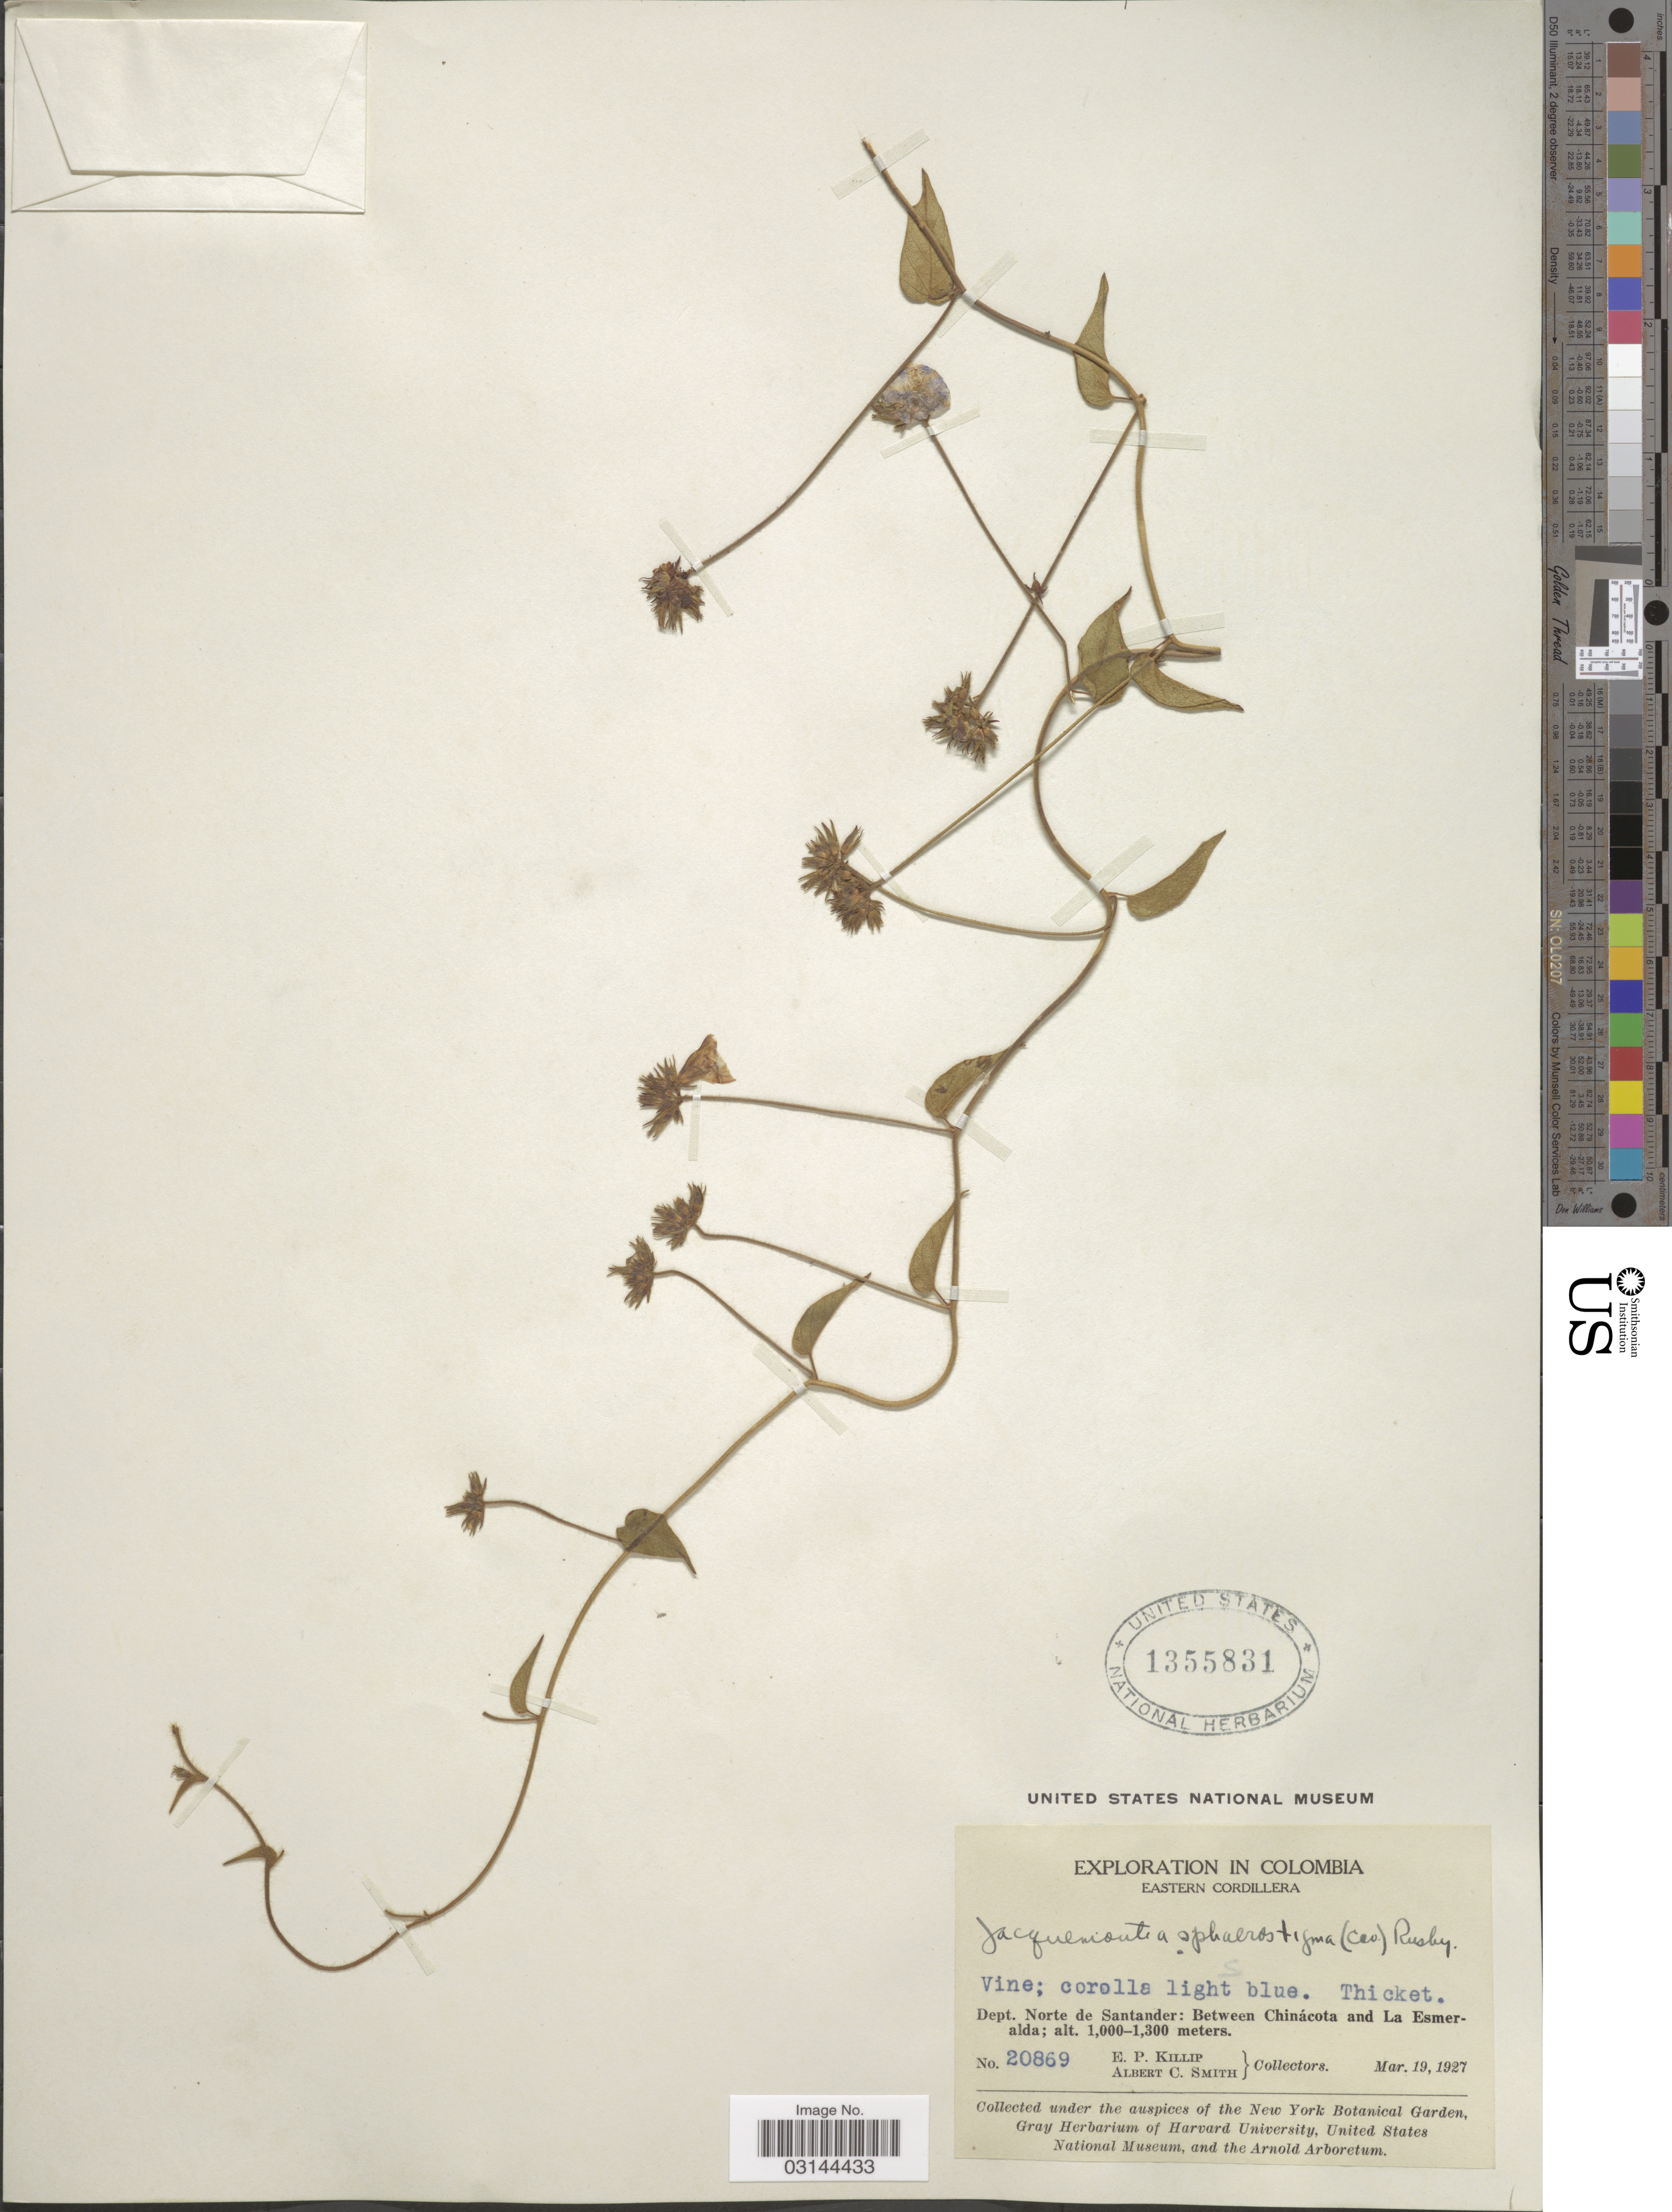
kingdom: Plantae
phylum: Tracheophyta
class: Magnoliopsida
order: Solanales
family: Convolvulaceae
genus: Jacquemontia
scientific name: Jacquemontia sphaerostigma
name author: (Cav.) Rusby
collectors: E. P. Killip & A. C. Smith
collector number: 20869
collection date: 1927-03-19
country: Colombia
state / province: Norte de Santander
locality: Eastern cordillera. Dept. Norte de Santander: Between Chinácota and La Esmeralda.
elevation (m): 1000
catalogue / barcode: US 1355831